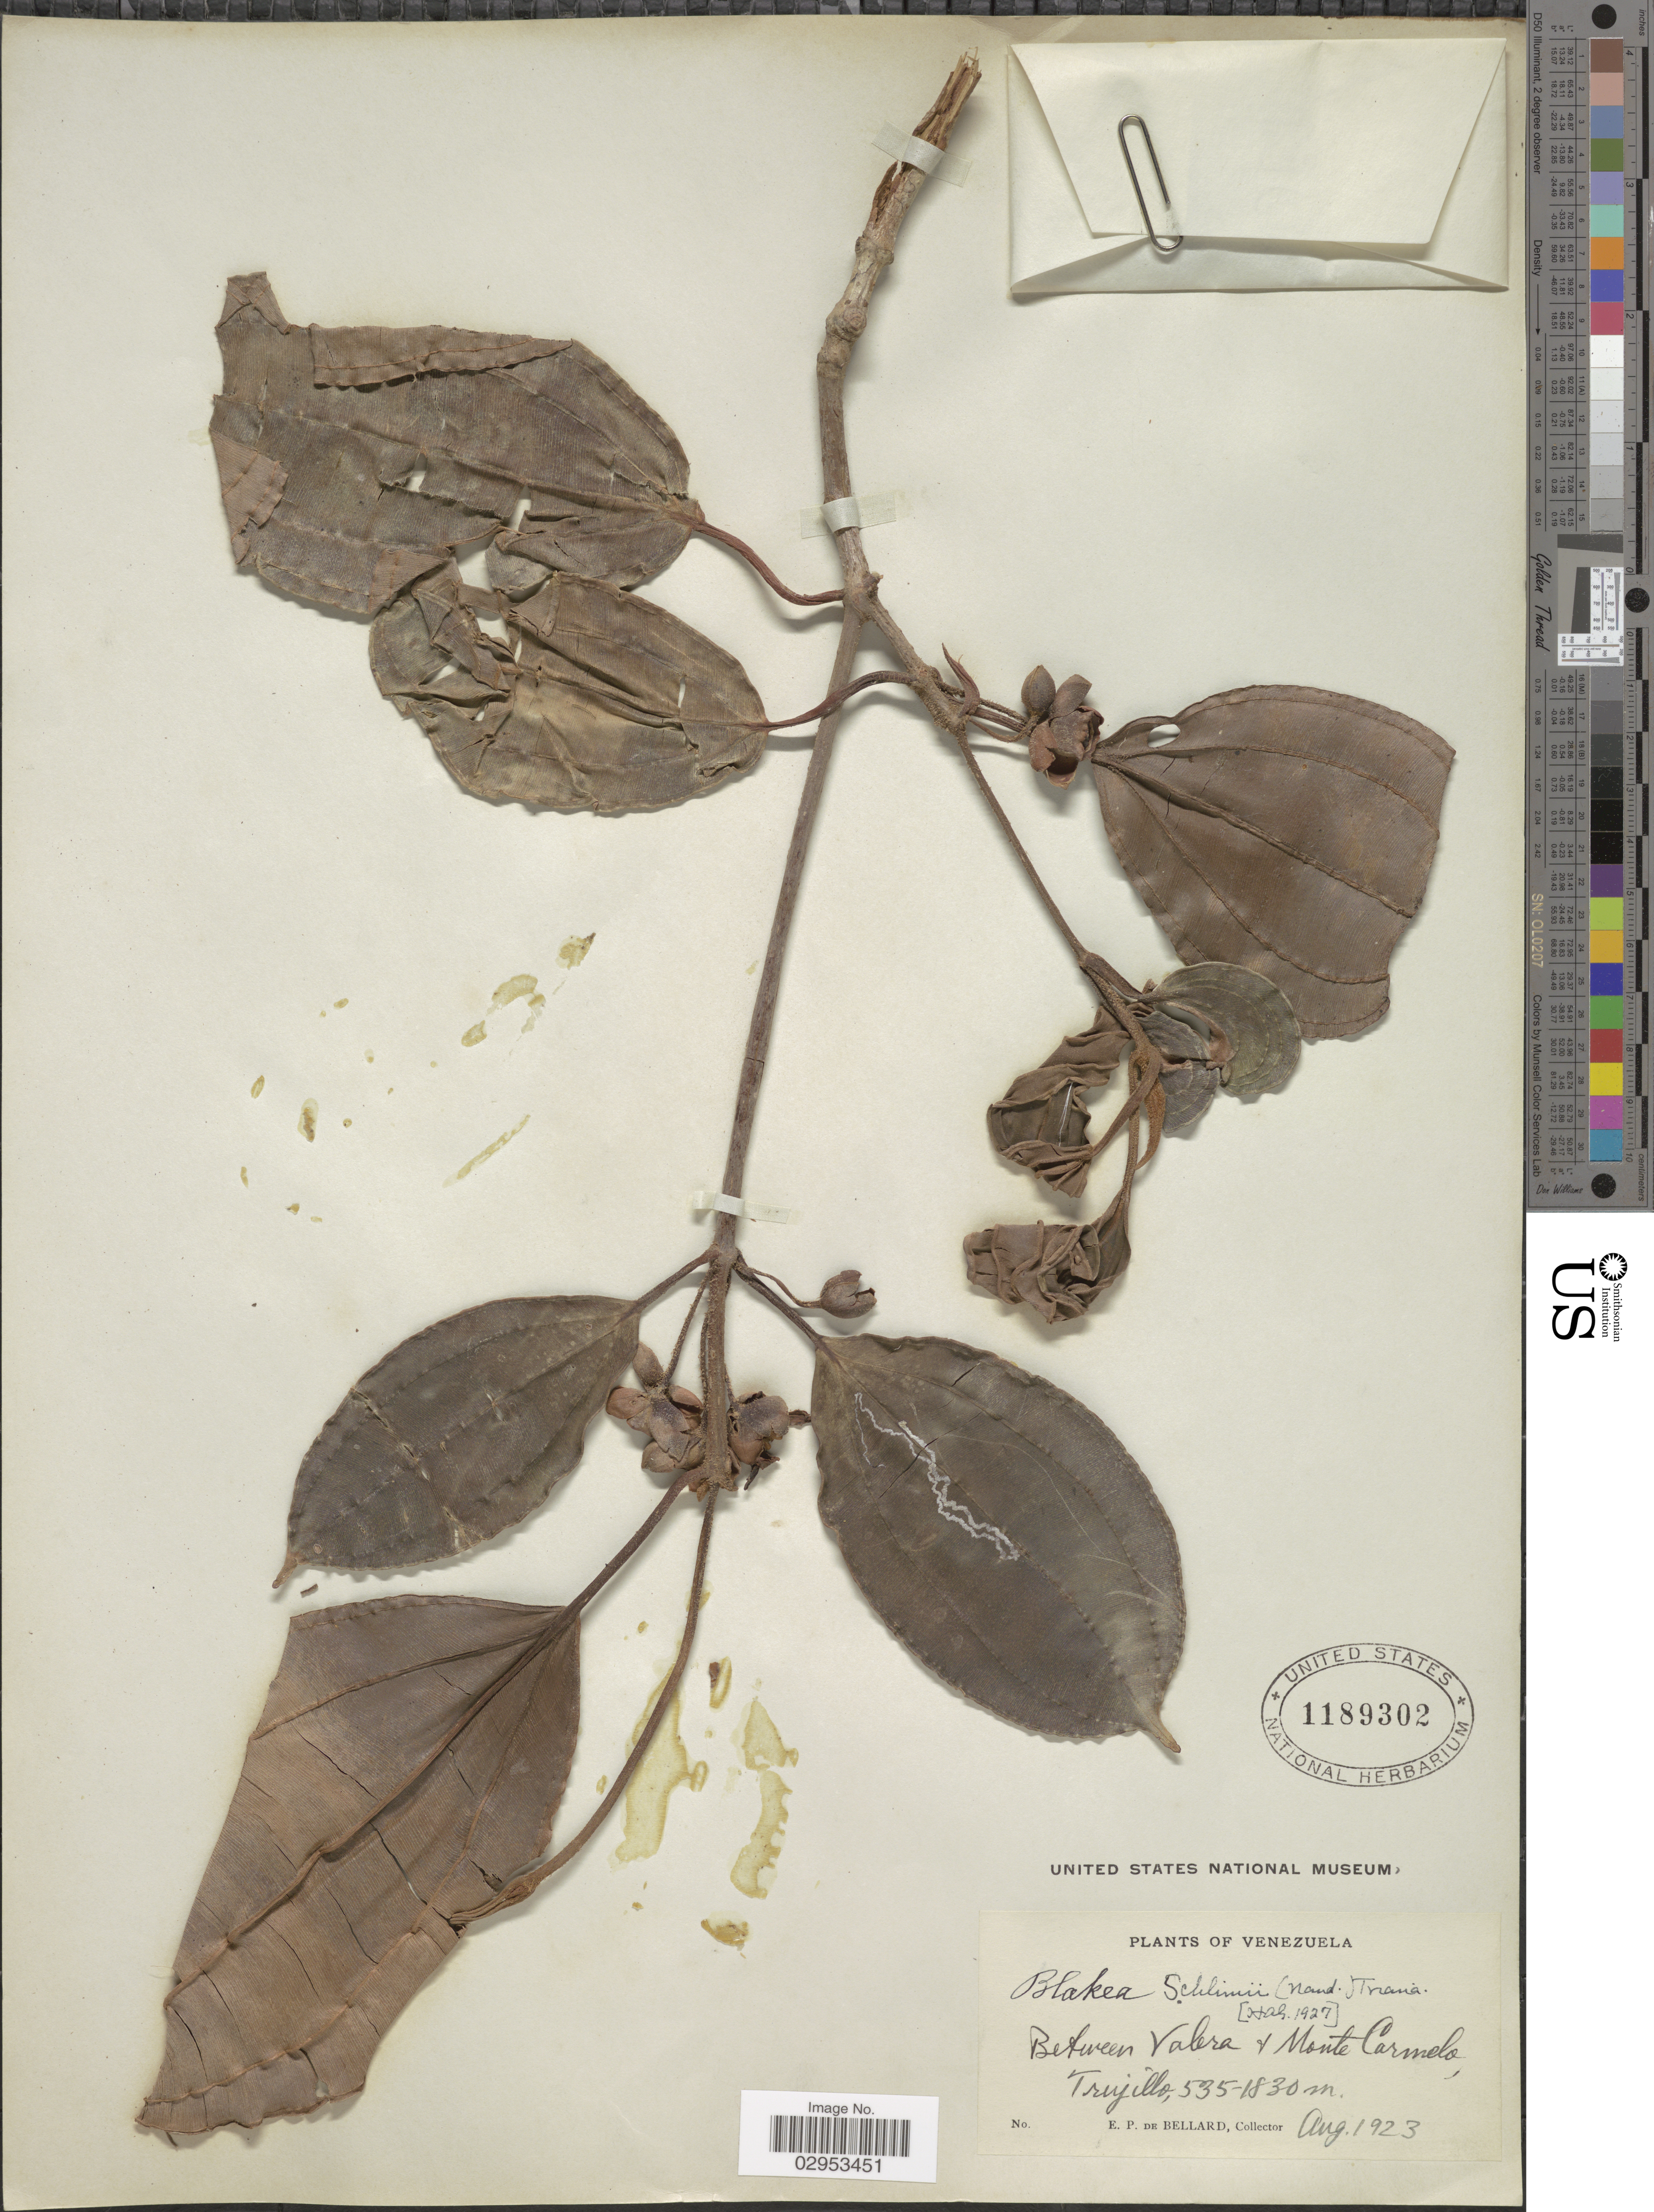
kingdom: Plantae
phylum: Tracheophyta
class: Magnoliopsida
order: Myrtales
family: Melastomataceae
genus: Blakea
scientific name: Blakea schlimii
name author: (Naudin) Triana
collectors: E. de Bellard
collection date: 1923-08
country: Venezuela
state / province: Trujillo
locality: Between Valera & Monte Carmelo.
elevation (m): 535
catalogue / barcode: US 1189302